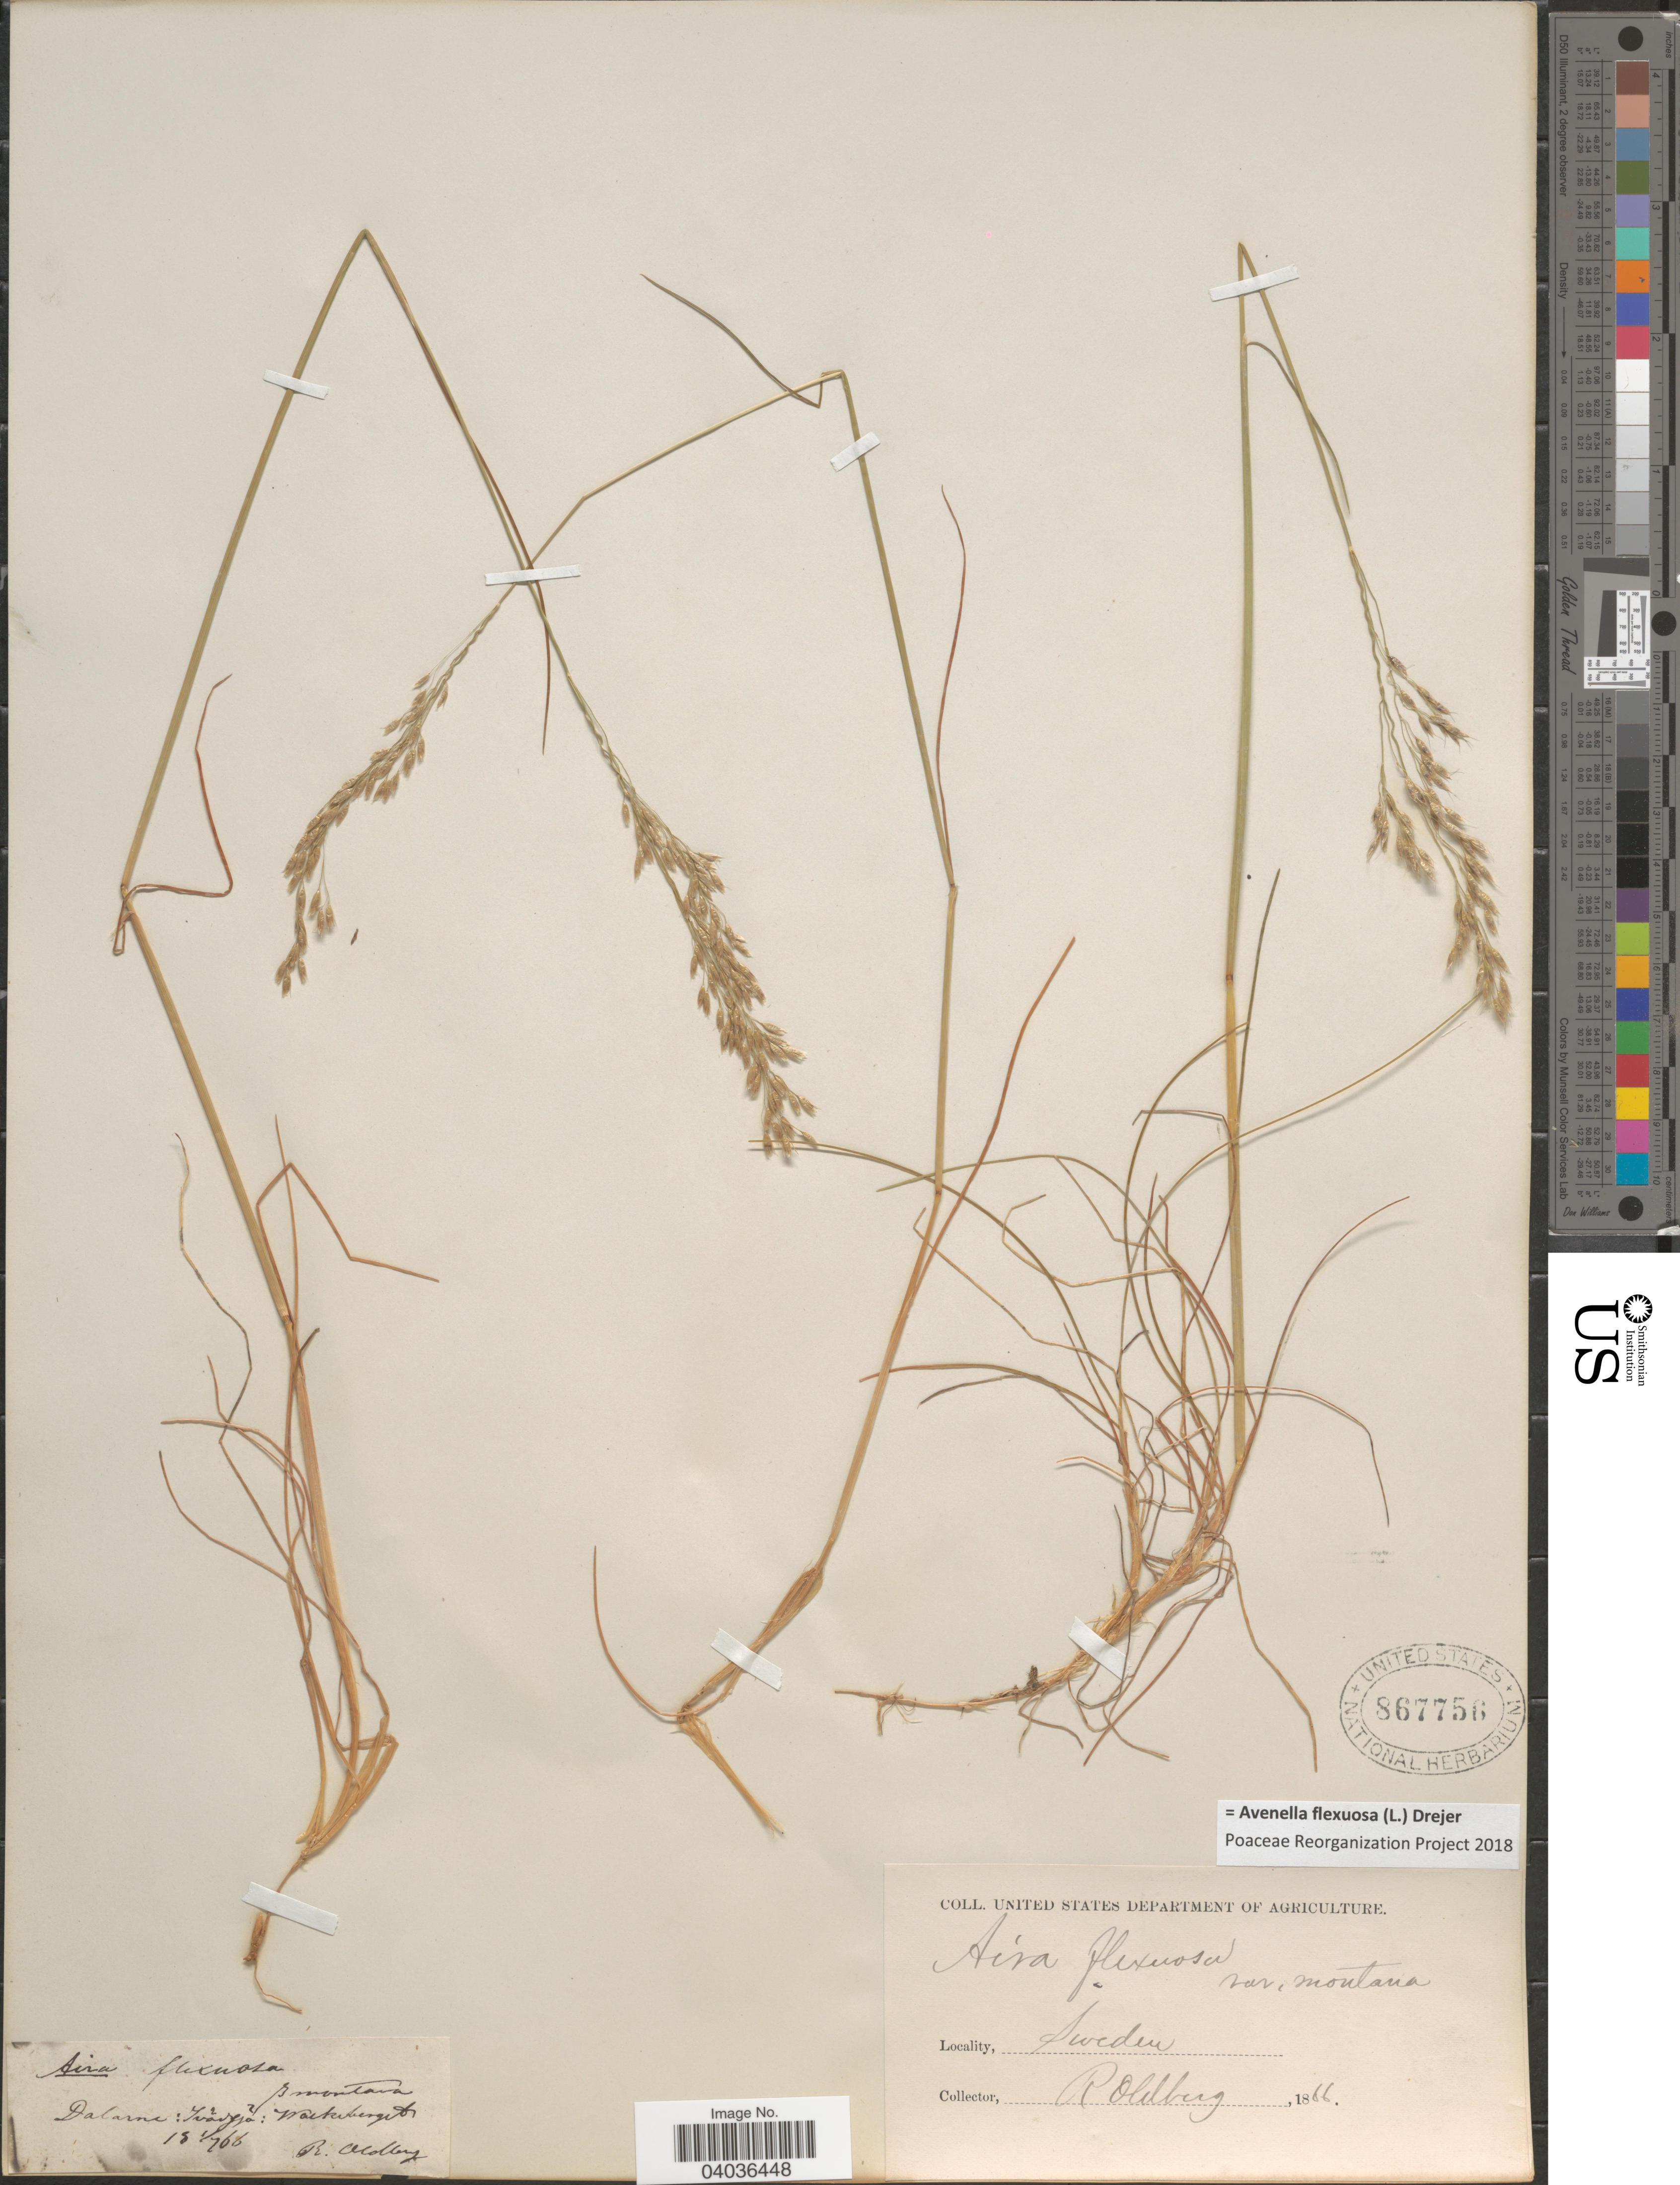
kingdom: Plantae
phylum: Tracheophyta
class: Liliopsida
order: Poales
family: Poaceae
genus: Avenella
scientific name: Avenella flexuosa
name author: (L.) Drejer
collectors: R. Oldberg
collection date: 1866-07-01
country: Sweden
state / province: Dalarna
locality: Svärdsjö: Walkeberget. [interpreted]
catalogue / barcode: US 867756